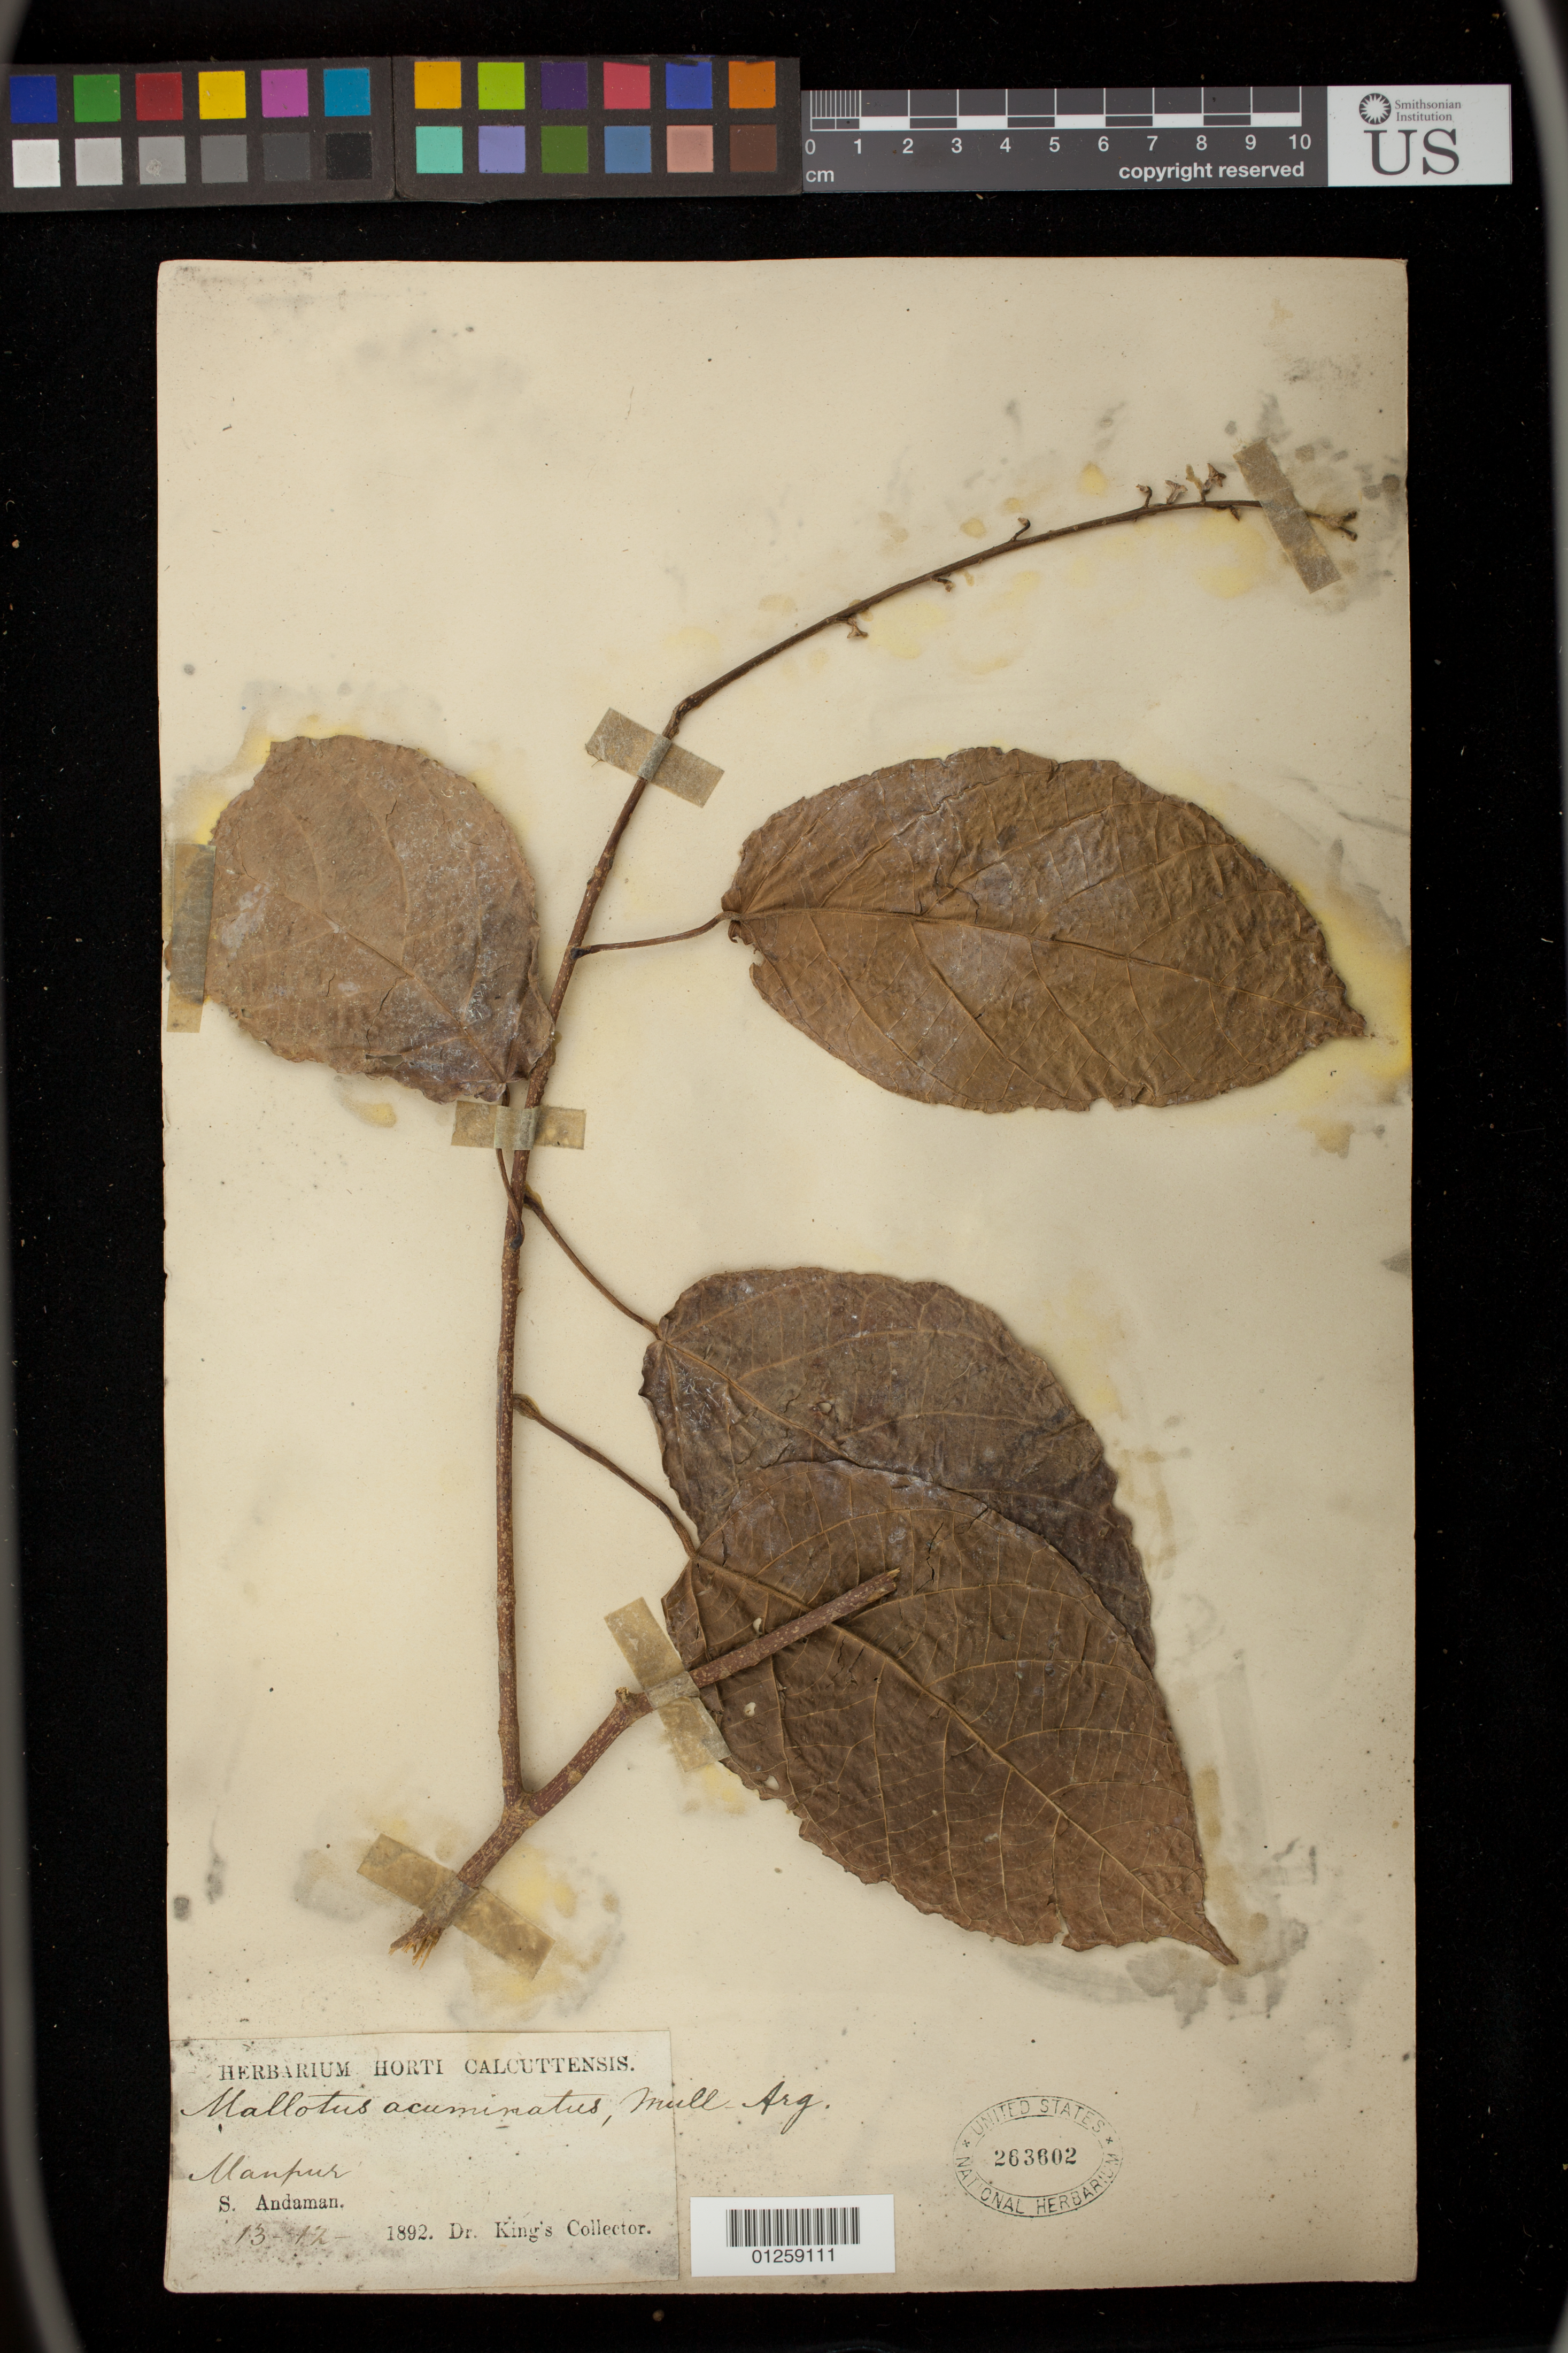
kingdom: Plantae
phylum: Tracheophyta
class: Magnoliopsida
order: Malpighiales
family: Euphorbiaceae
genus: Mallotus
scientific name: Mallotus peltatus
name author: (Geiseler) Müll. Arg.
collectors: S. Andaman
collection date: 1892-12-13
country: India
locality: Manpur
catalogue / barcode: US 263602